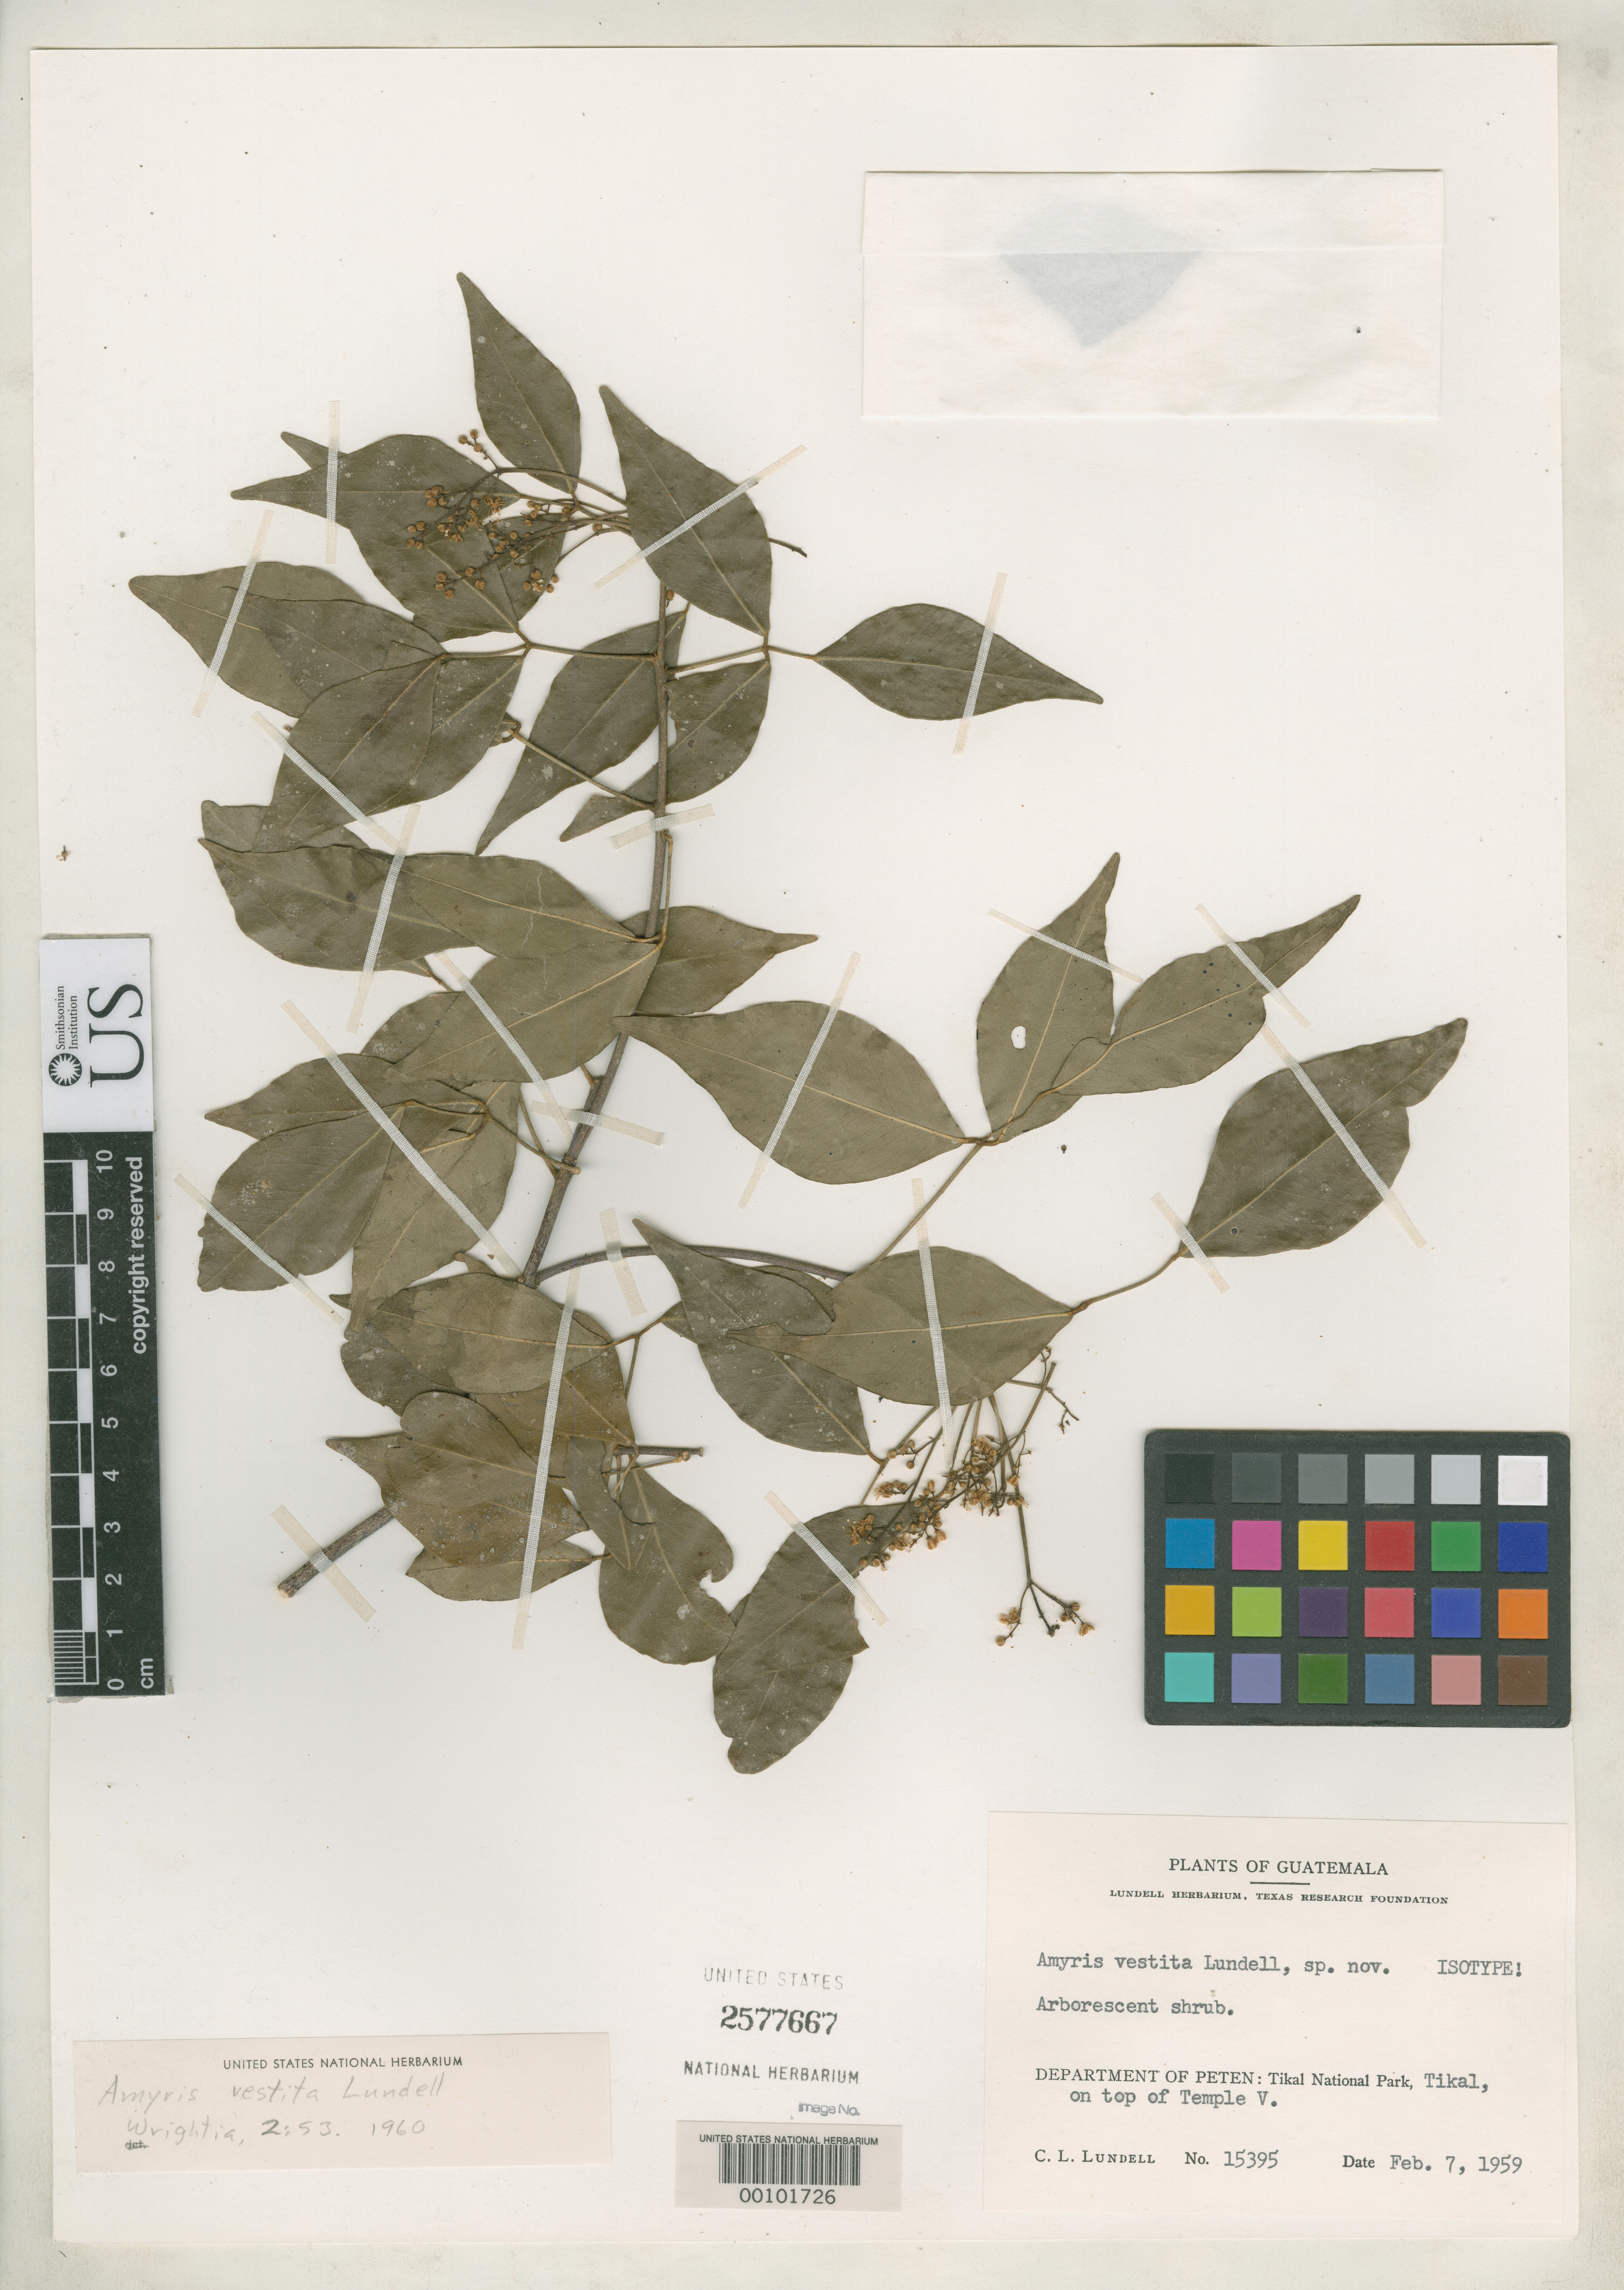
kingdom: Plantae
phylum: Tracheophyta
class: Magnoliopsida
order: Sapindales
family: Rutaceae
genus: Amyris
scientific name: Amyris vestita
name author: Lundell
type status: Isotype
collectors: C. L. Lundell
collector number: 15395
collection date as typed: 07 Feb 1959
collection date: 1959-02-07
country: Guatemala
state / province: El Petén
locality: Tikal.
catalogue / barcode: US 2577667